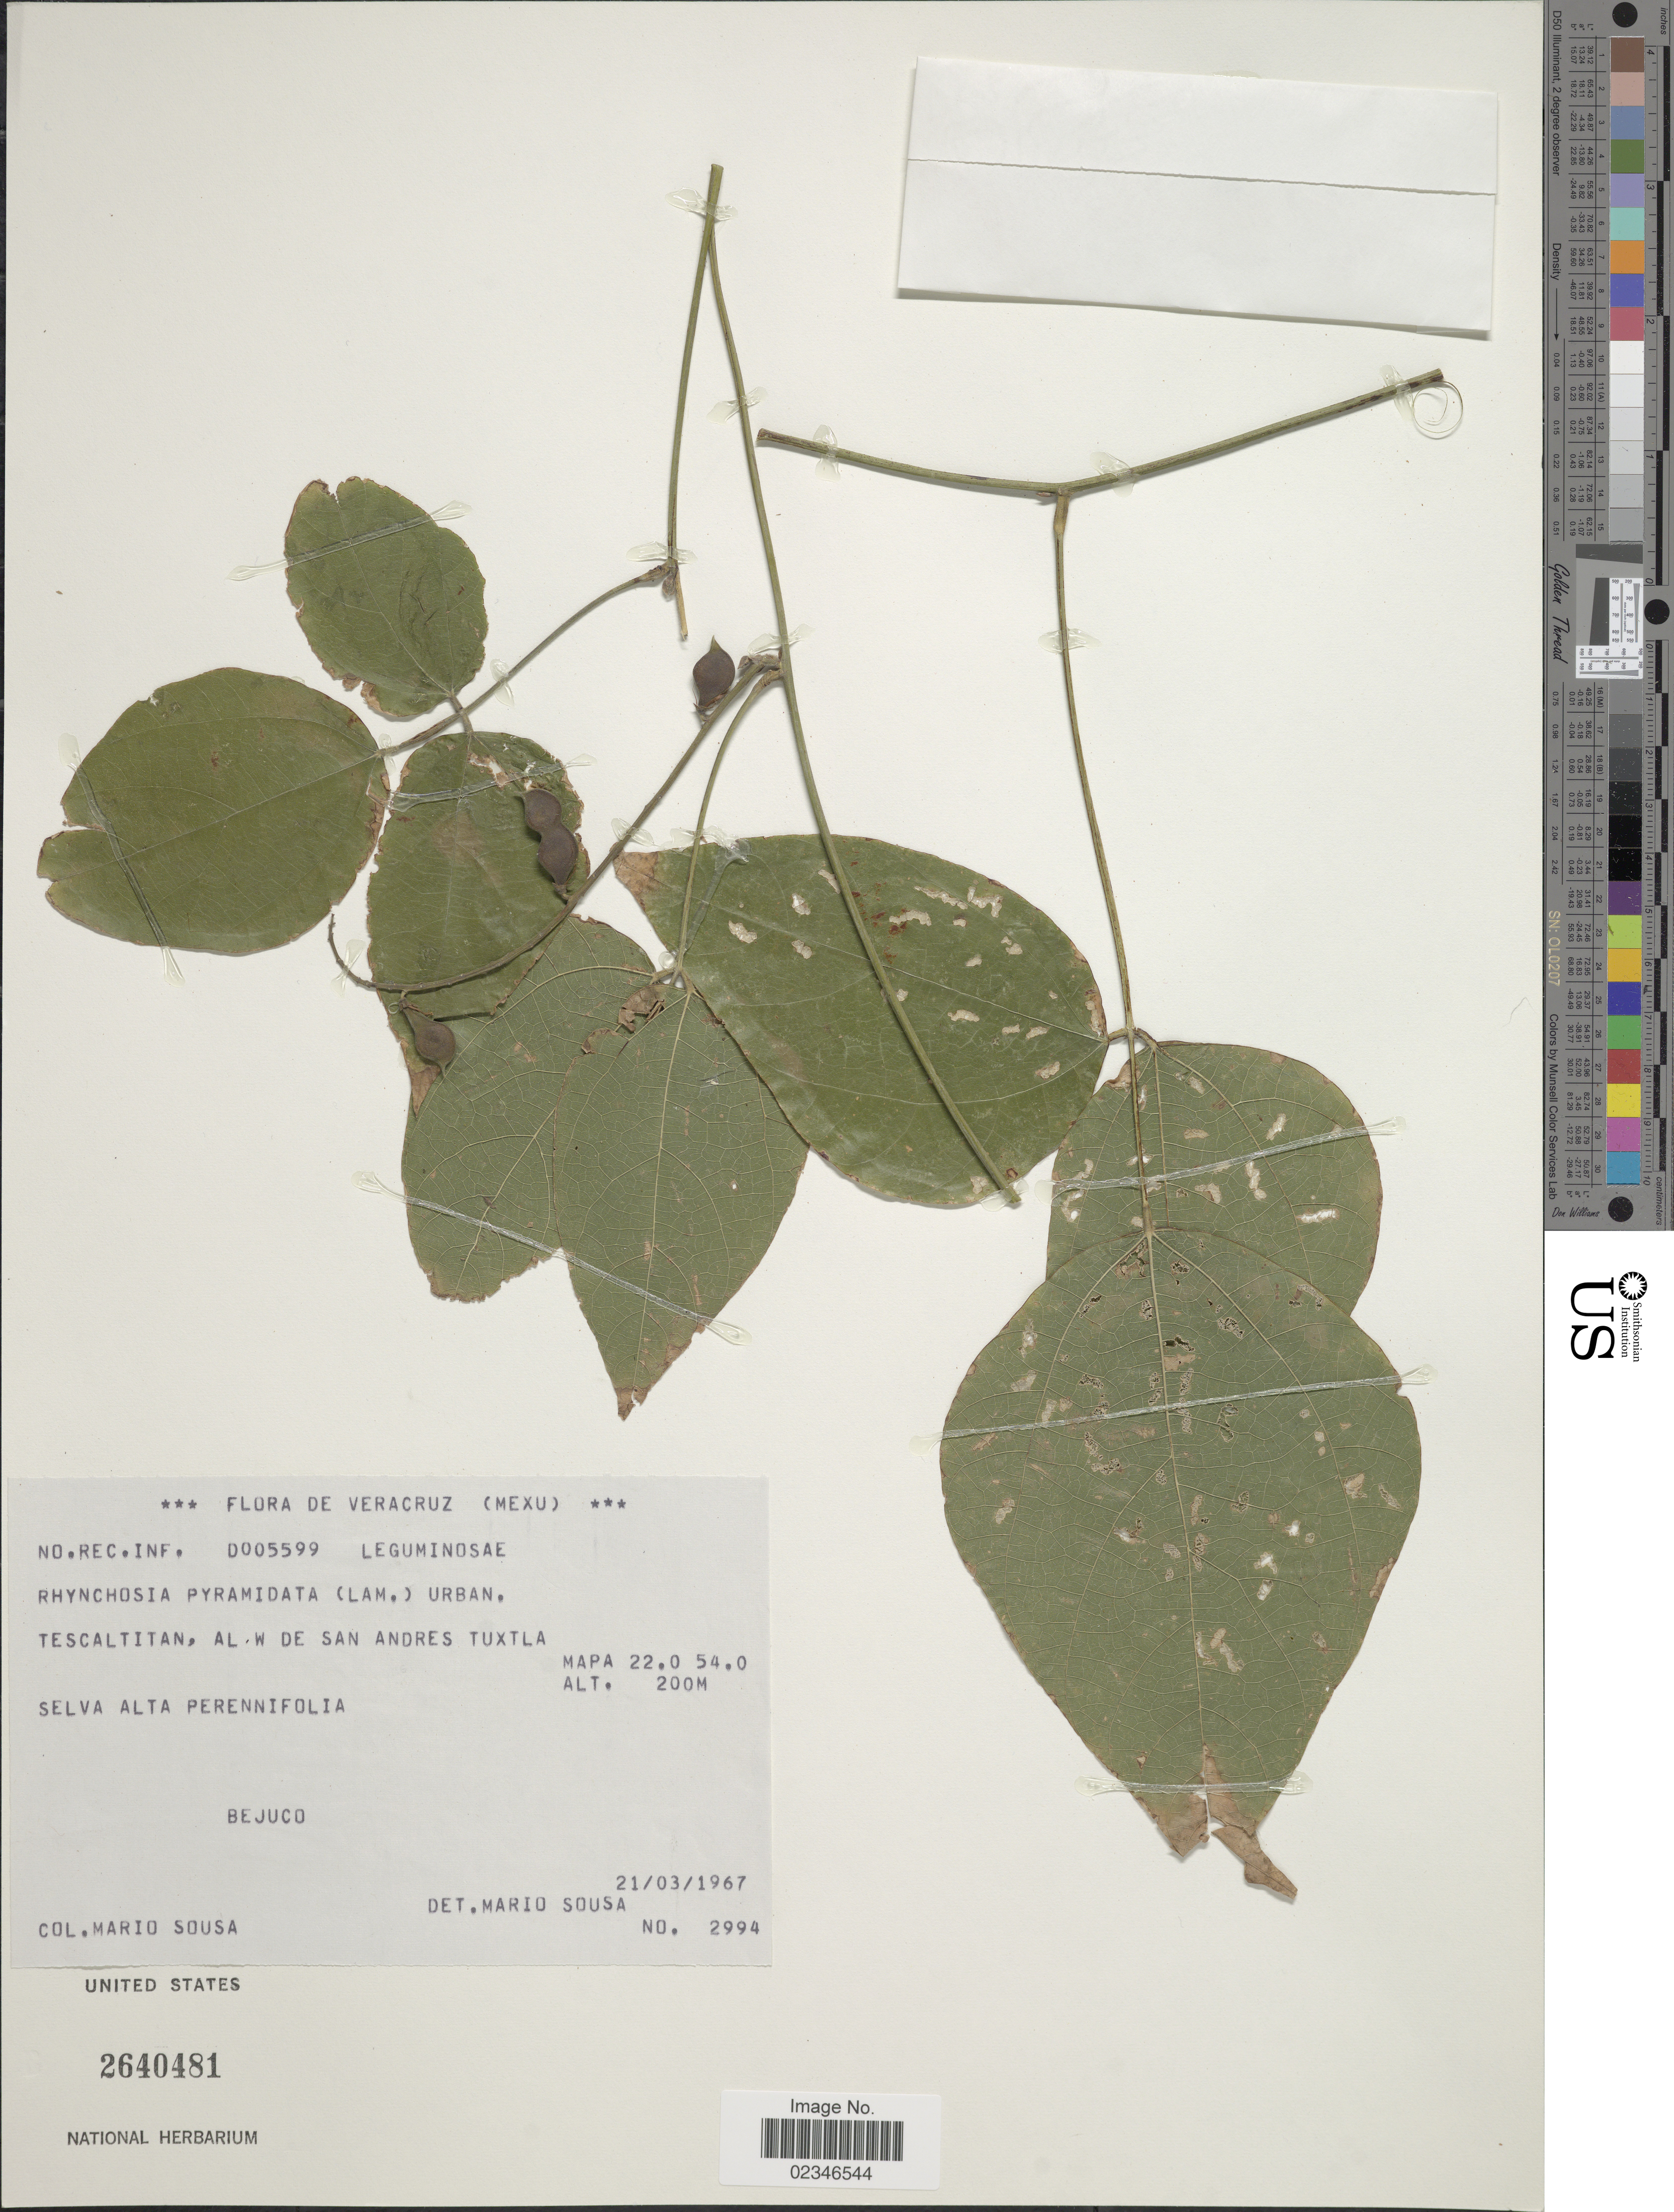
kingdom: Plantae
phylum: Tracheophyta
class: Magnoliopsida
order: Fabales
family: Fabaceae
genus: Rhynchosia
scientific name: Rhynchosia pyramidalis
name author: (Lam.) Urb.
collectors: M. Sousa S.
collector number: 2994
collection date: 1967-03-21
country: Mexico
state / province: Veracruz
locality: Tescalitan, Al W de San Andres Tuxtla, Veracruz, Mexico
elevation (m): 200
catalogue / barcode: US 2640481